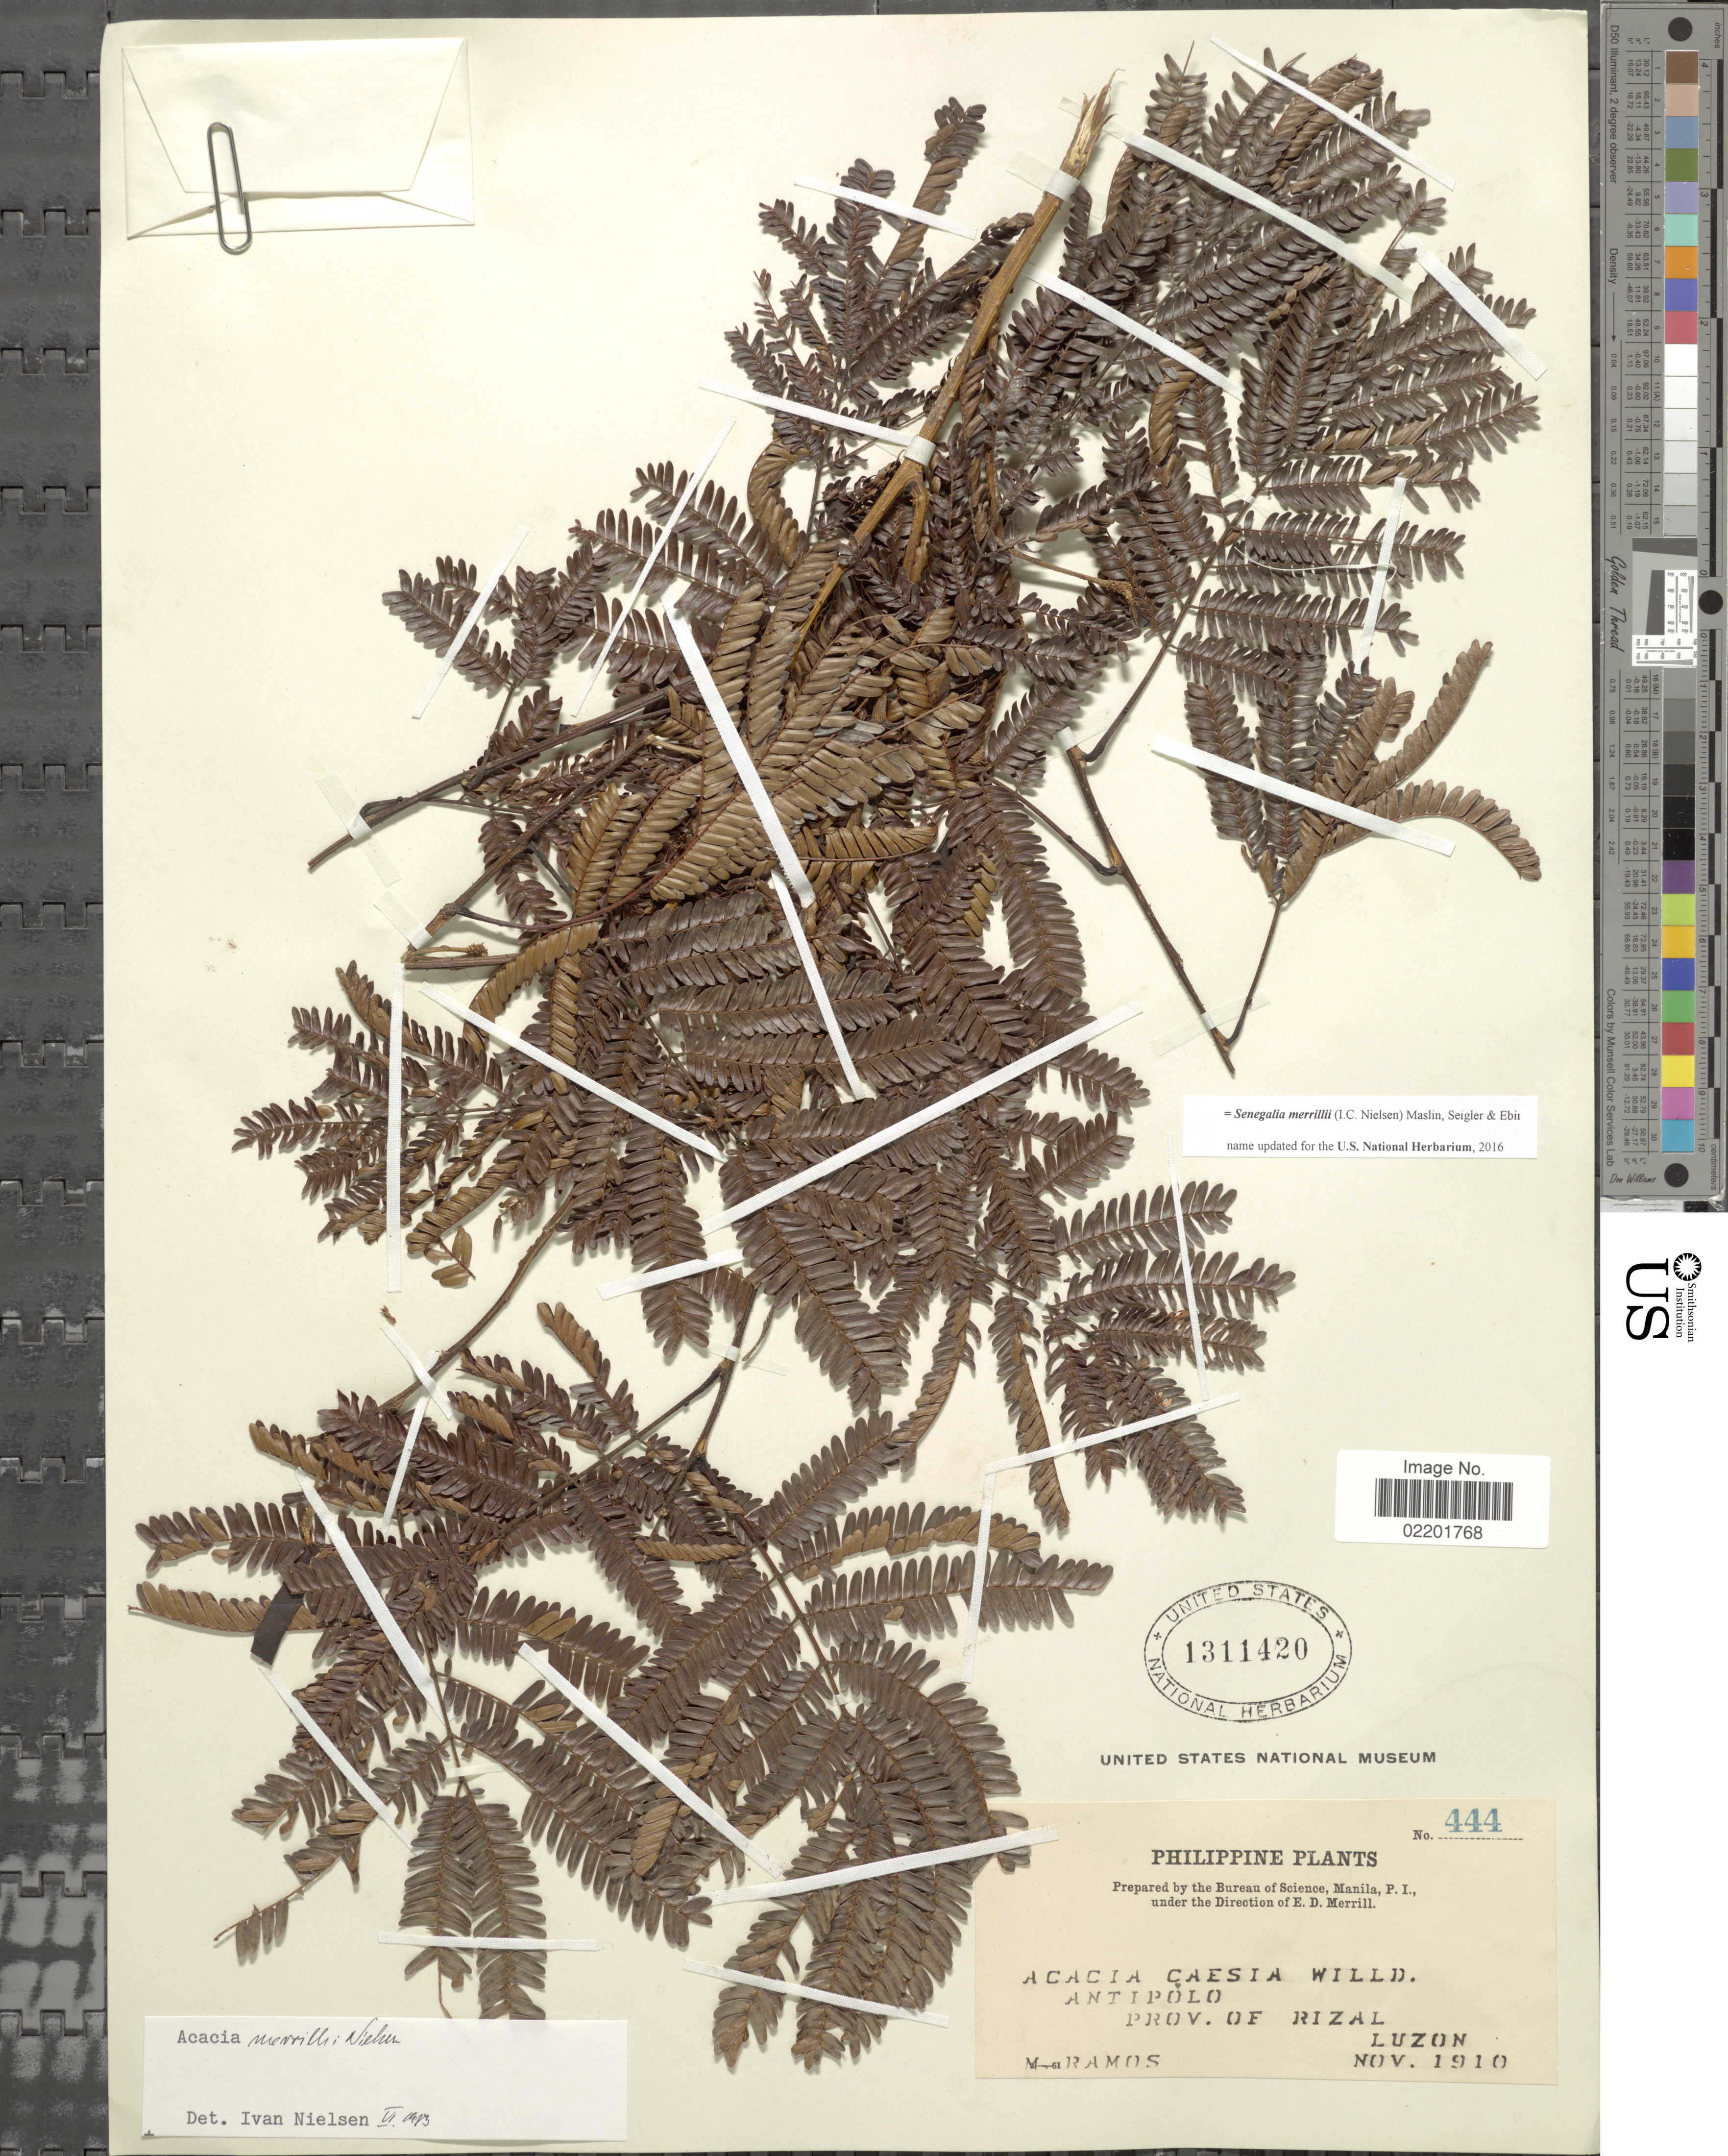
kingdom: Plantae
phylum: Tracheophyta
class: Magnoliopsida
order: Fabales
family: Fabaceae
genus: Senegalia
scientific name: Senegalia merrillii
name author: (I.C. Nielsen) Maslin et al.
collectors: M. Ramos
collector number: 444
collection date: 1910-11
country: Philippines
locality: Antipolo, Prov. of Rizal, Luzon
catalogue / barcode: US 1311420